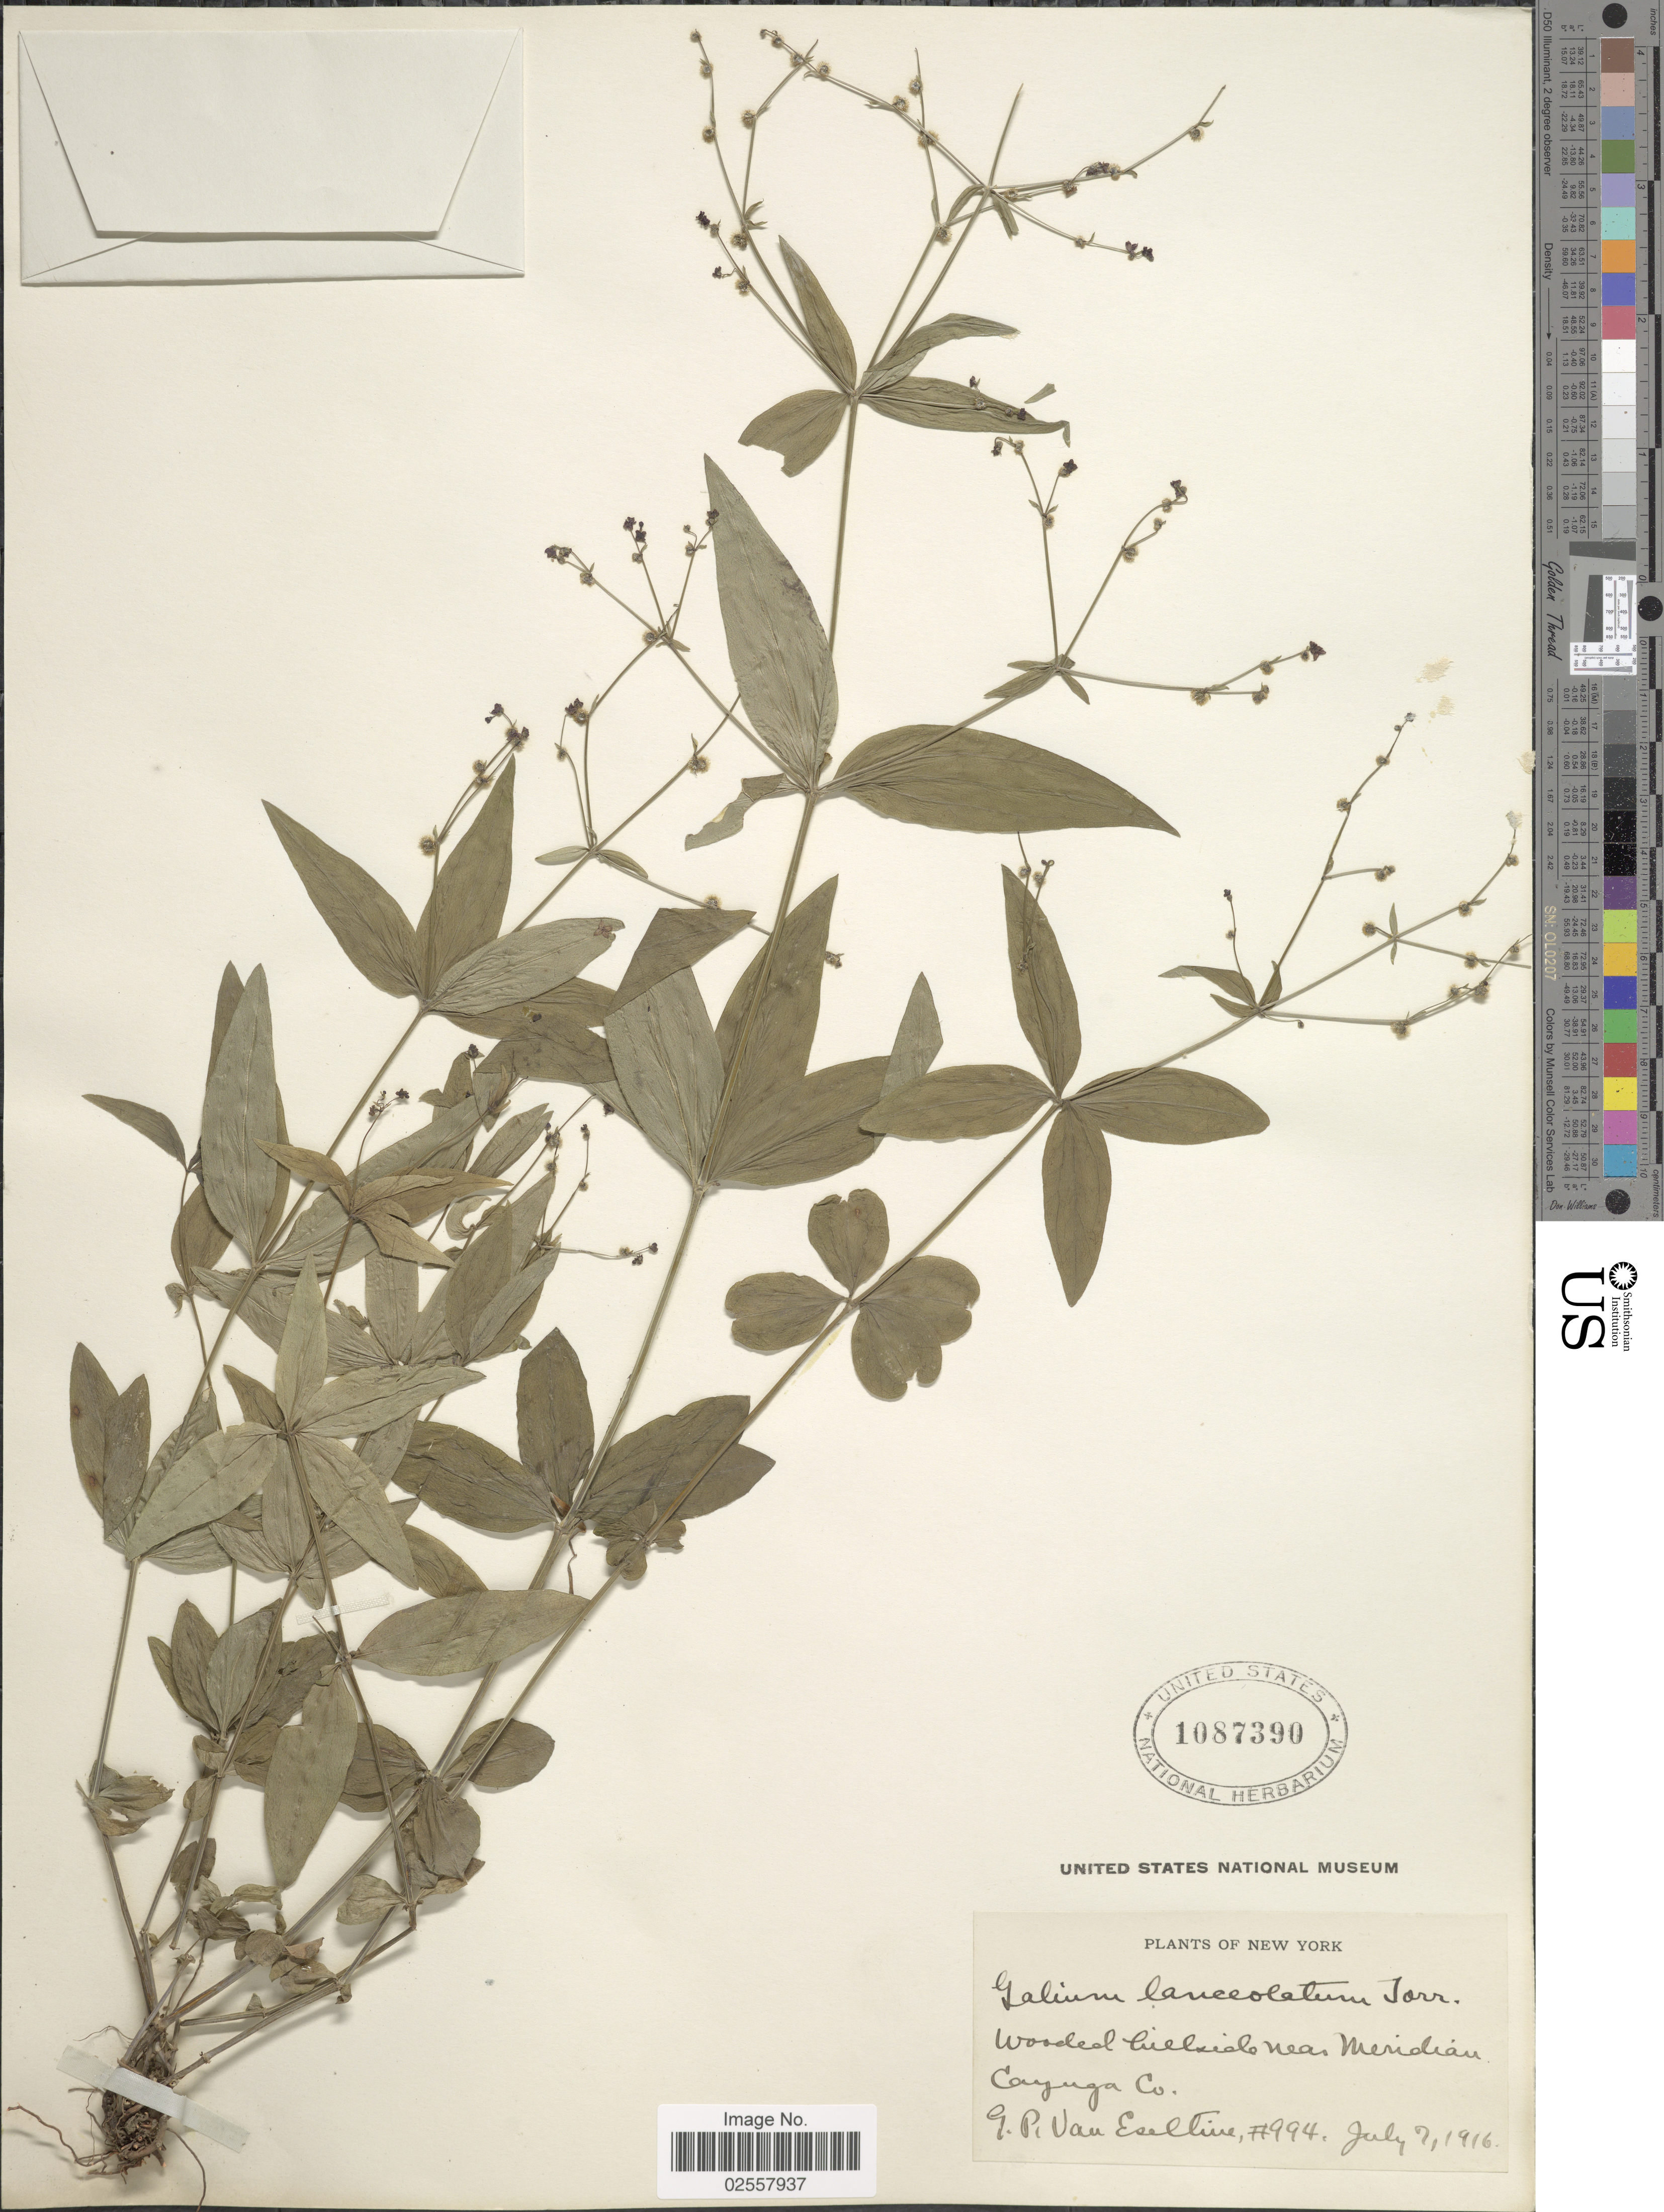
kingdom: Plantae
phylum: Tracheophyta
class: Magnoliopsida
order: Gentianales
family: Rubiaceae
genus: Galium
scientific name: Galium lanceolatum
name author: (Torr. & A. Gray) Torr.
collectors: G. P. Van Eseltine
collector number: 994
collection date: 1916-07-07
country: United States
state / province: New York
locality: Wooded hillside near Meridian, Cayuga Co.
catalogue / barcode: US 1087390